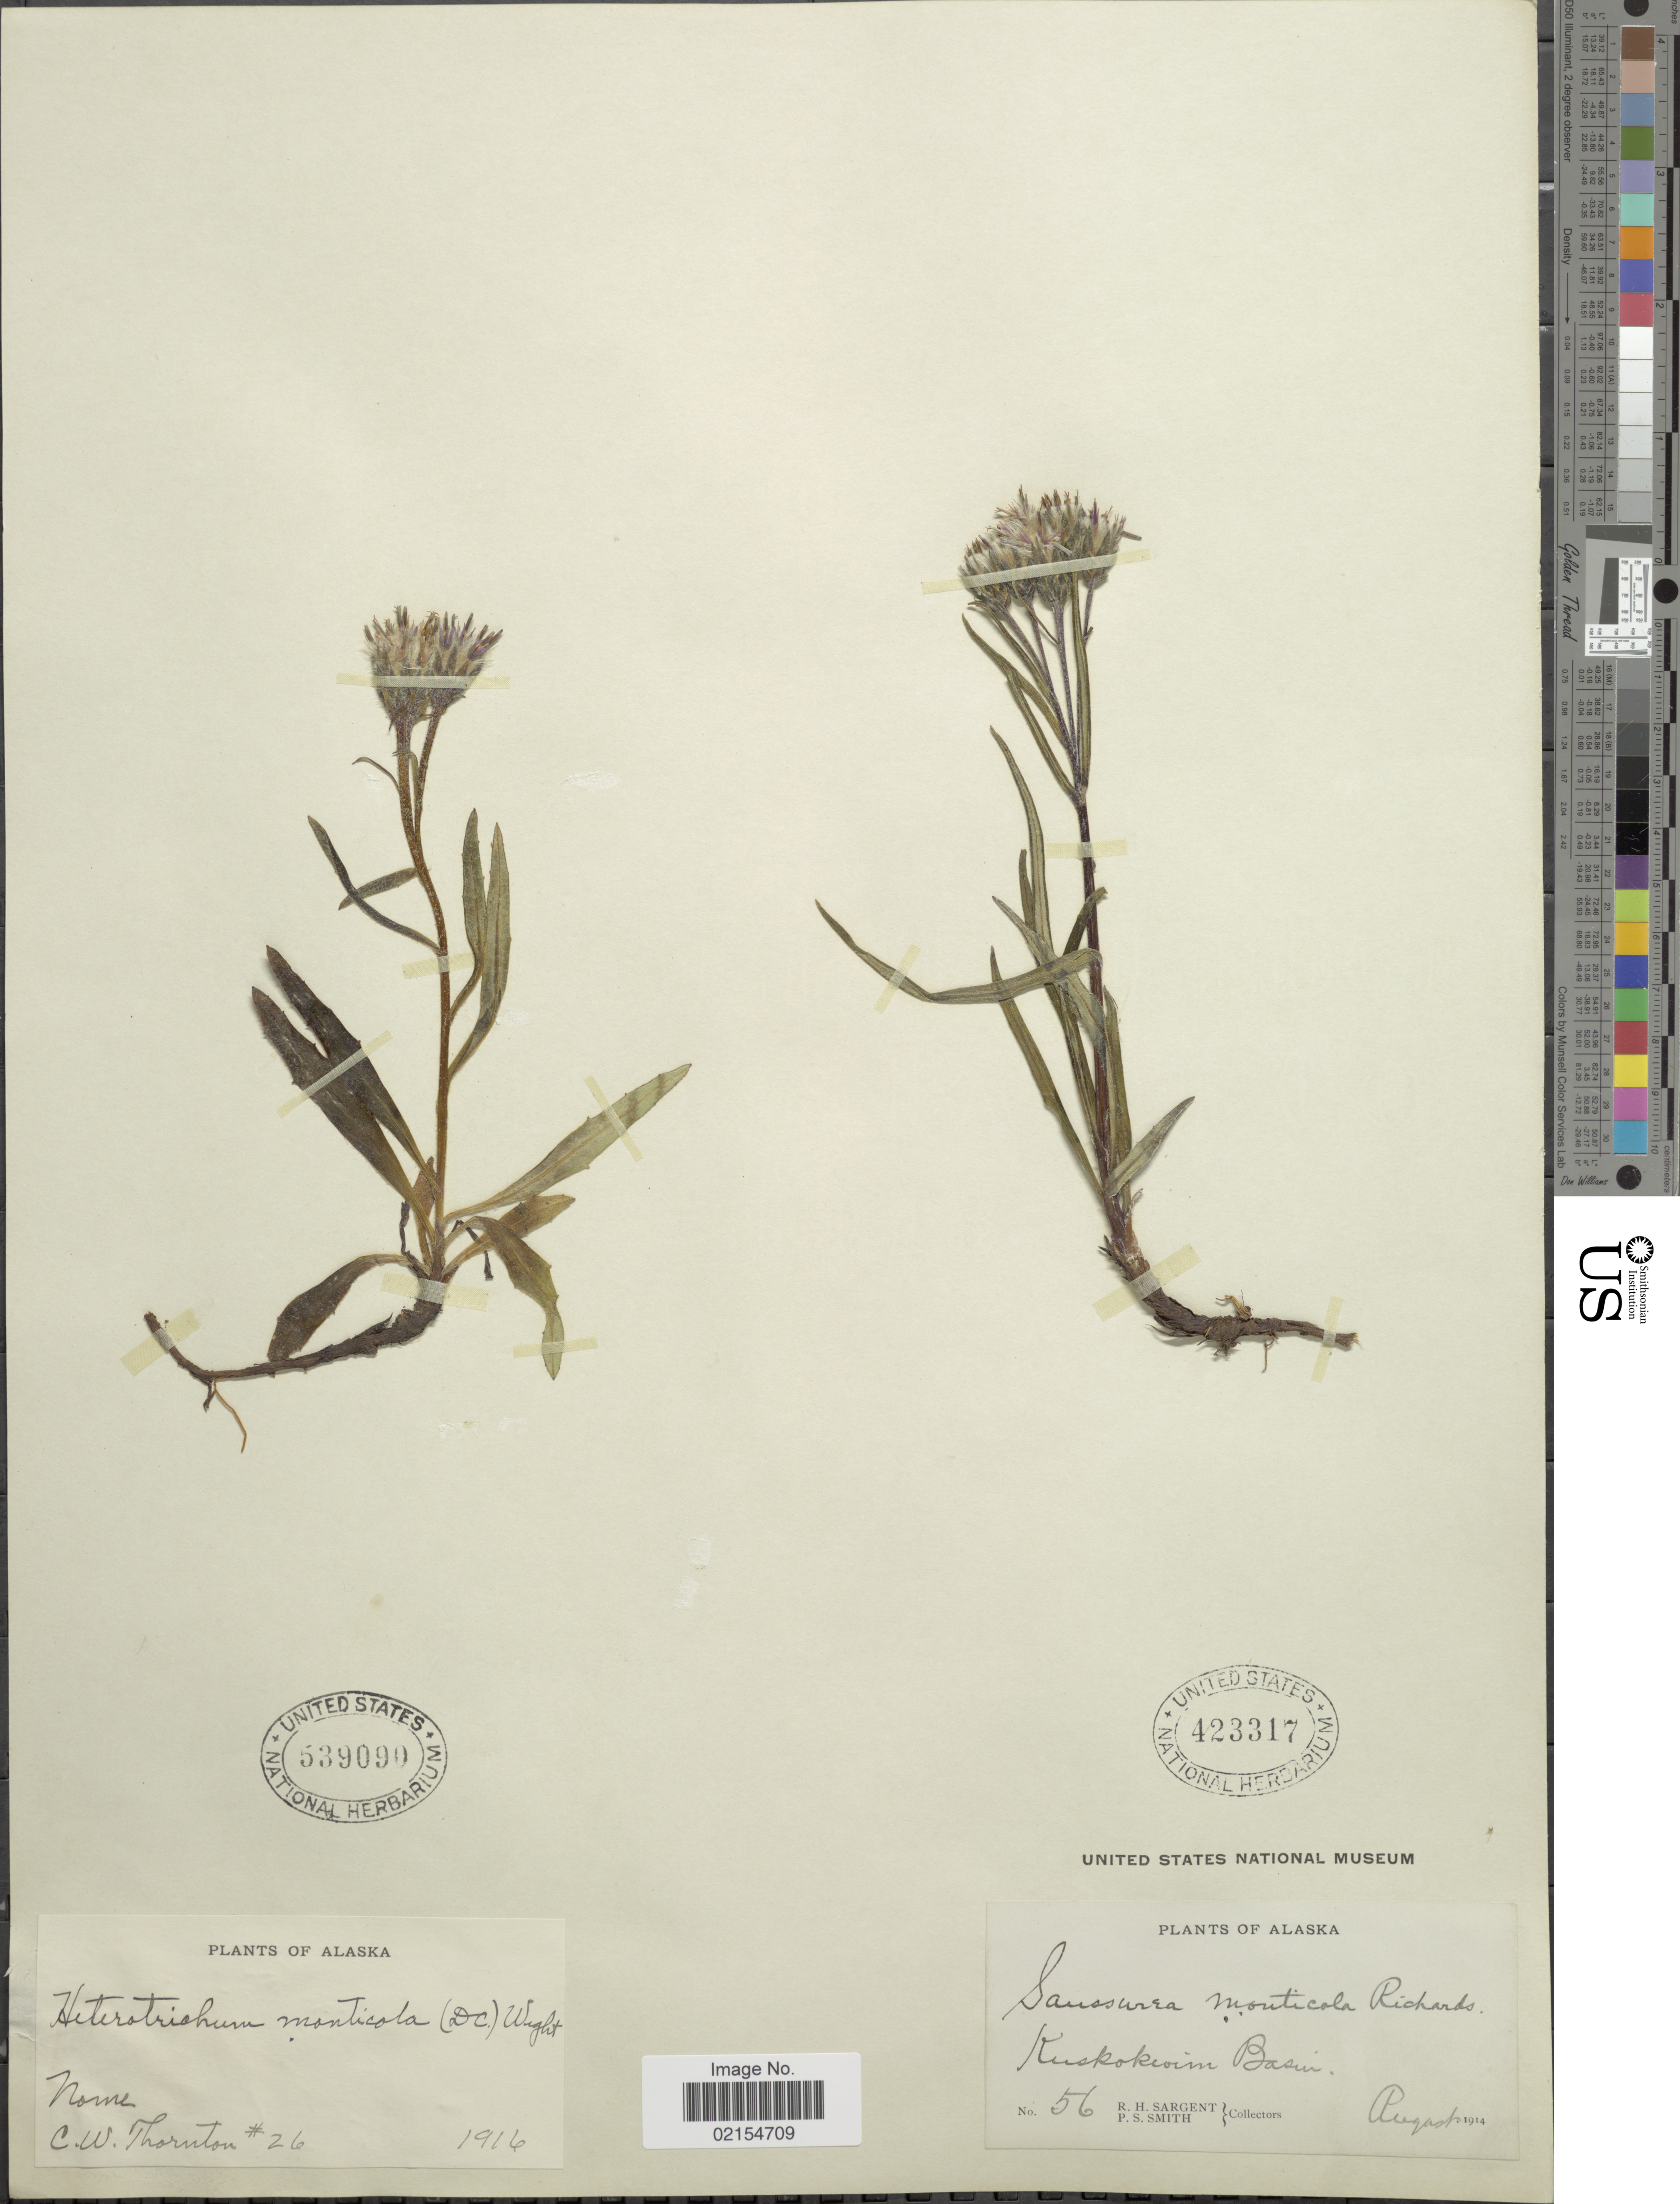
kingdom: Plantae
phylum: Tracheophyta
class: Magnoliopsida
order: Asterales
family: Asteraceae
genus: Saussurea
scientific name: Saussurea angustifolia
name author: (L.) DC.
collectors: R. Sargent & P. Smith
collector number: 56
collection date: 1914-08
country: United States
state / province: Alaska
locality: Kuskokwim Basin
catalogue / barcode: US 423317-2